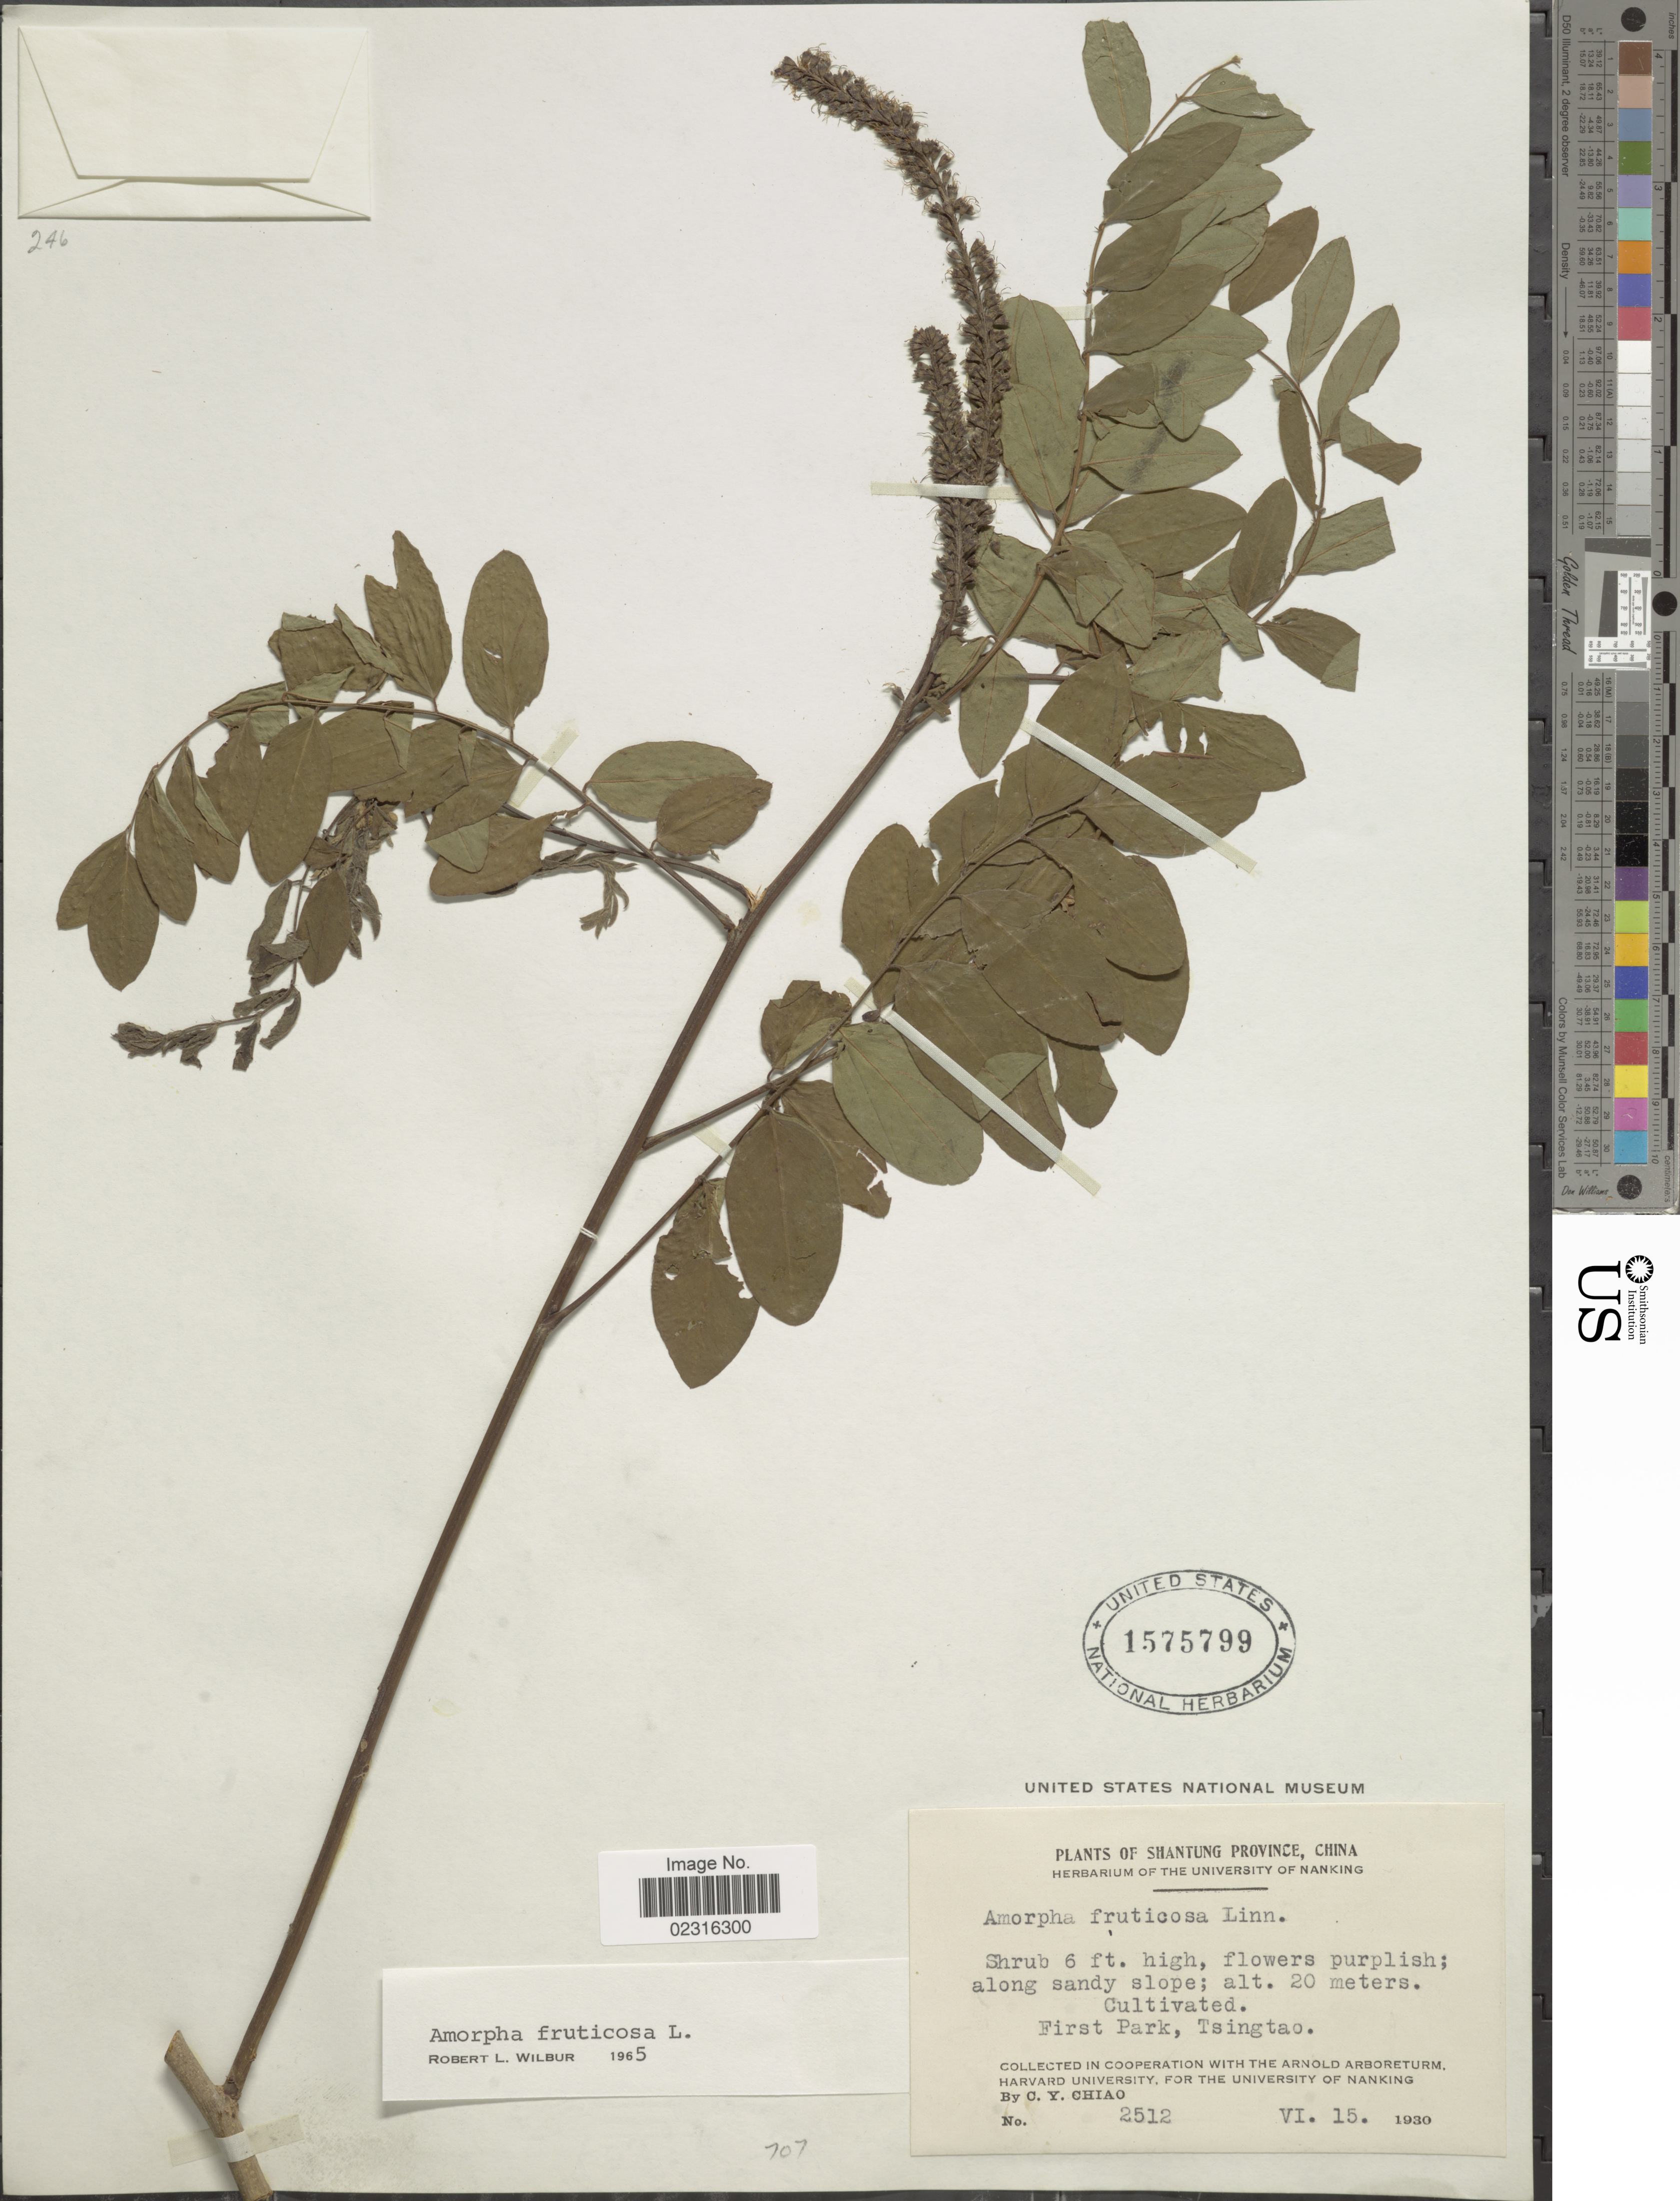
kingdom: Plantae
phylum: Tracheophyta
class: Magnoliopsida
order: Fabales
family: Fabaceae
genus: Amorpha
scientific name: Amorpha fruticosa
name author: L.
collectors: C. Y. Chiao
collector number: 2512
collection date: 1930-06-15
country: China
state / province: Shandong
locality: Along sandy slope, cultivated, First Park, Tsingtao.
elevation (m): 20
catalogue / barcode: US 1575799